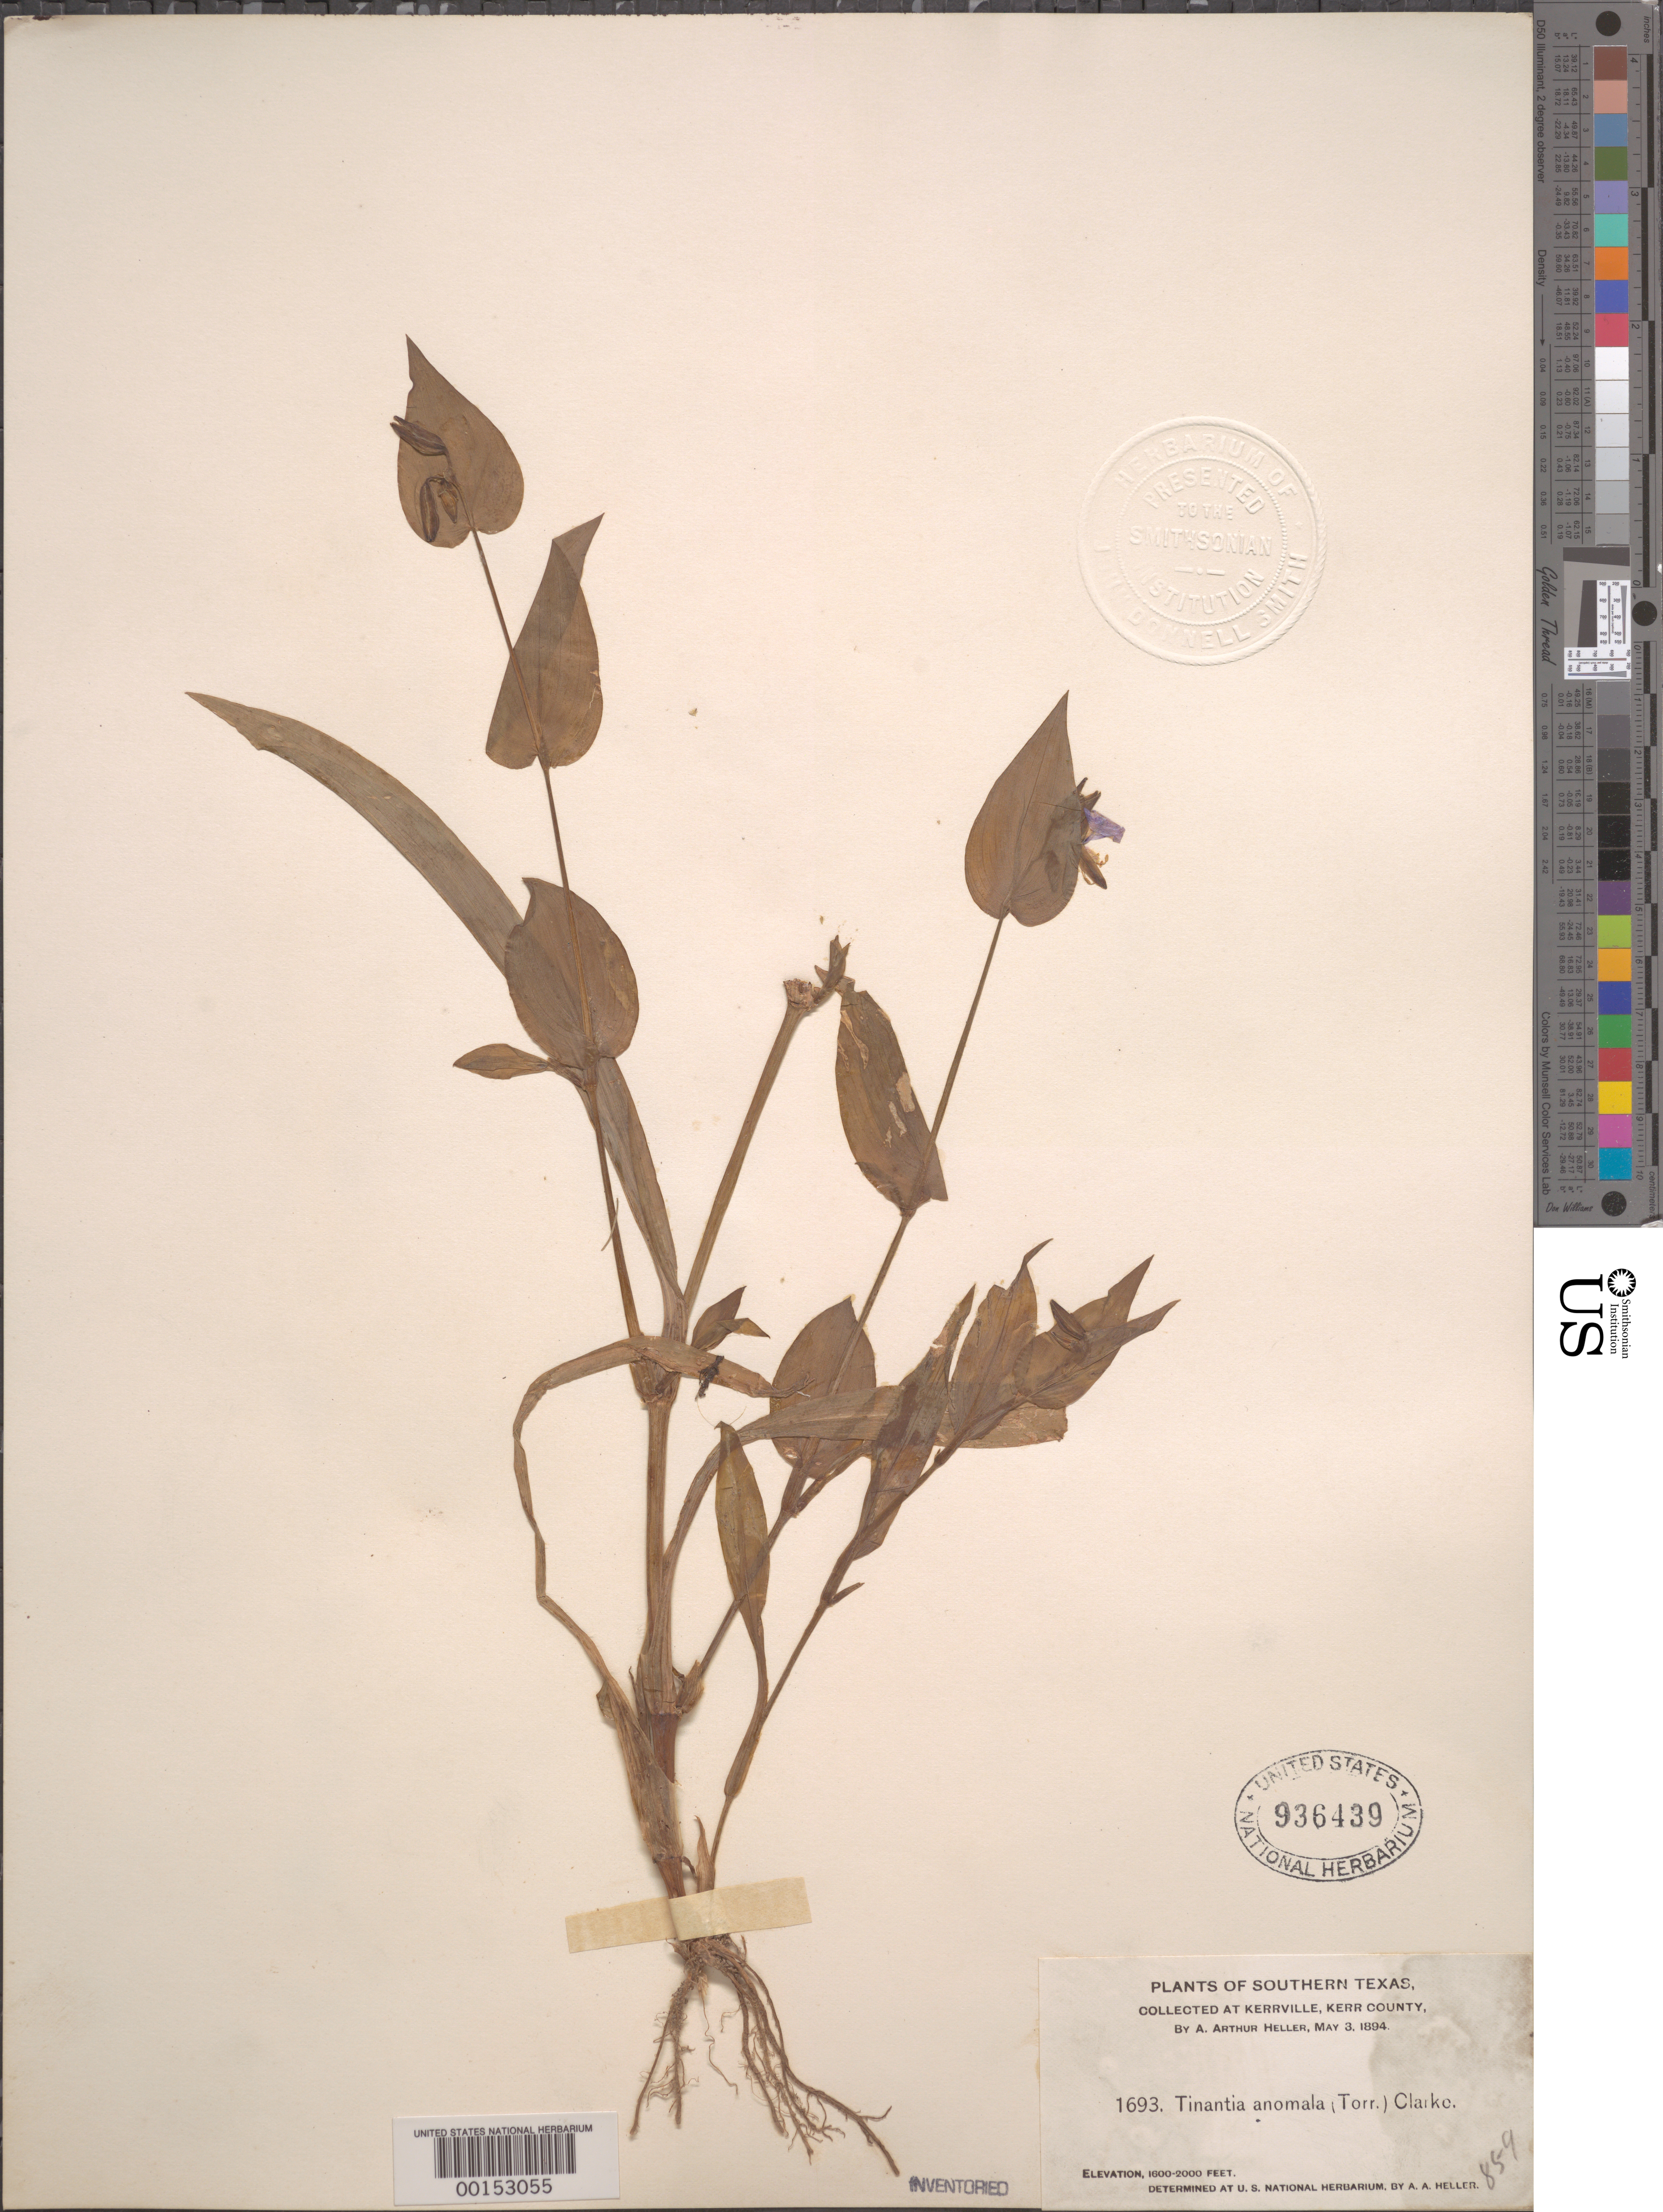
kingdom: Plantae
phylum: Tracheophyta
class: Liliopsida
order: Commelinales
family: Commelinaceae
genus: Tinantia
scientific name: Tinantia anomala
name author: (Torr.) C.B. Clarke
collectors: A. A. Heller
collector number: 1693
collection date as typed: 03 May 1894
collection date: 1894-05-03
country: United States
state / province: Texas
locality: Polytechnic.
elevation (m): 488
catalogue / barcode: US 936439